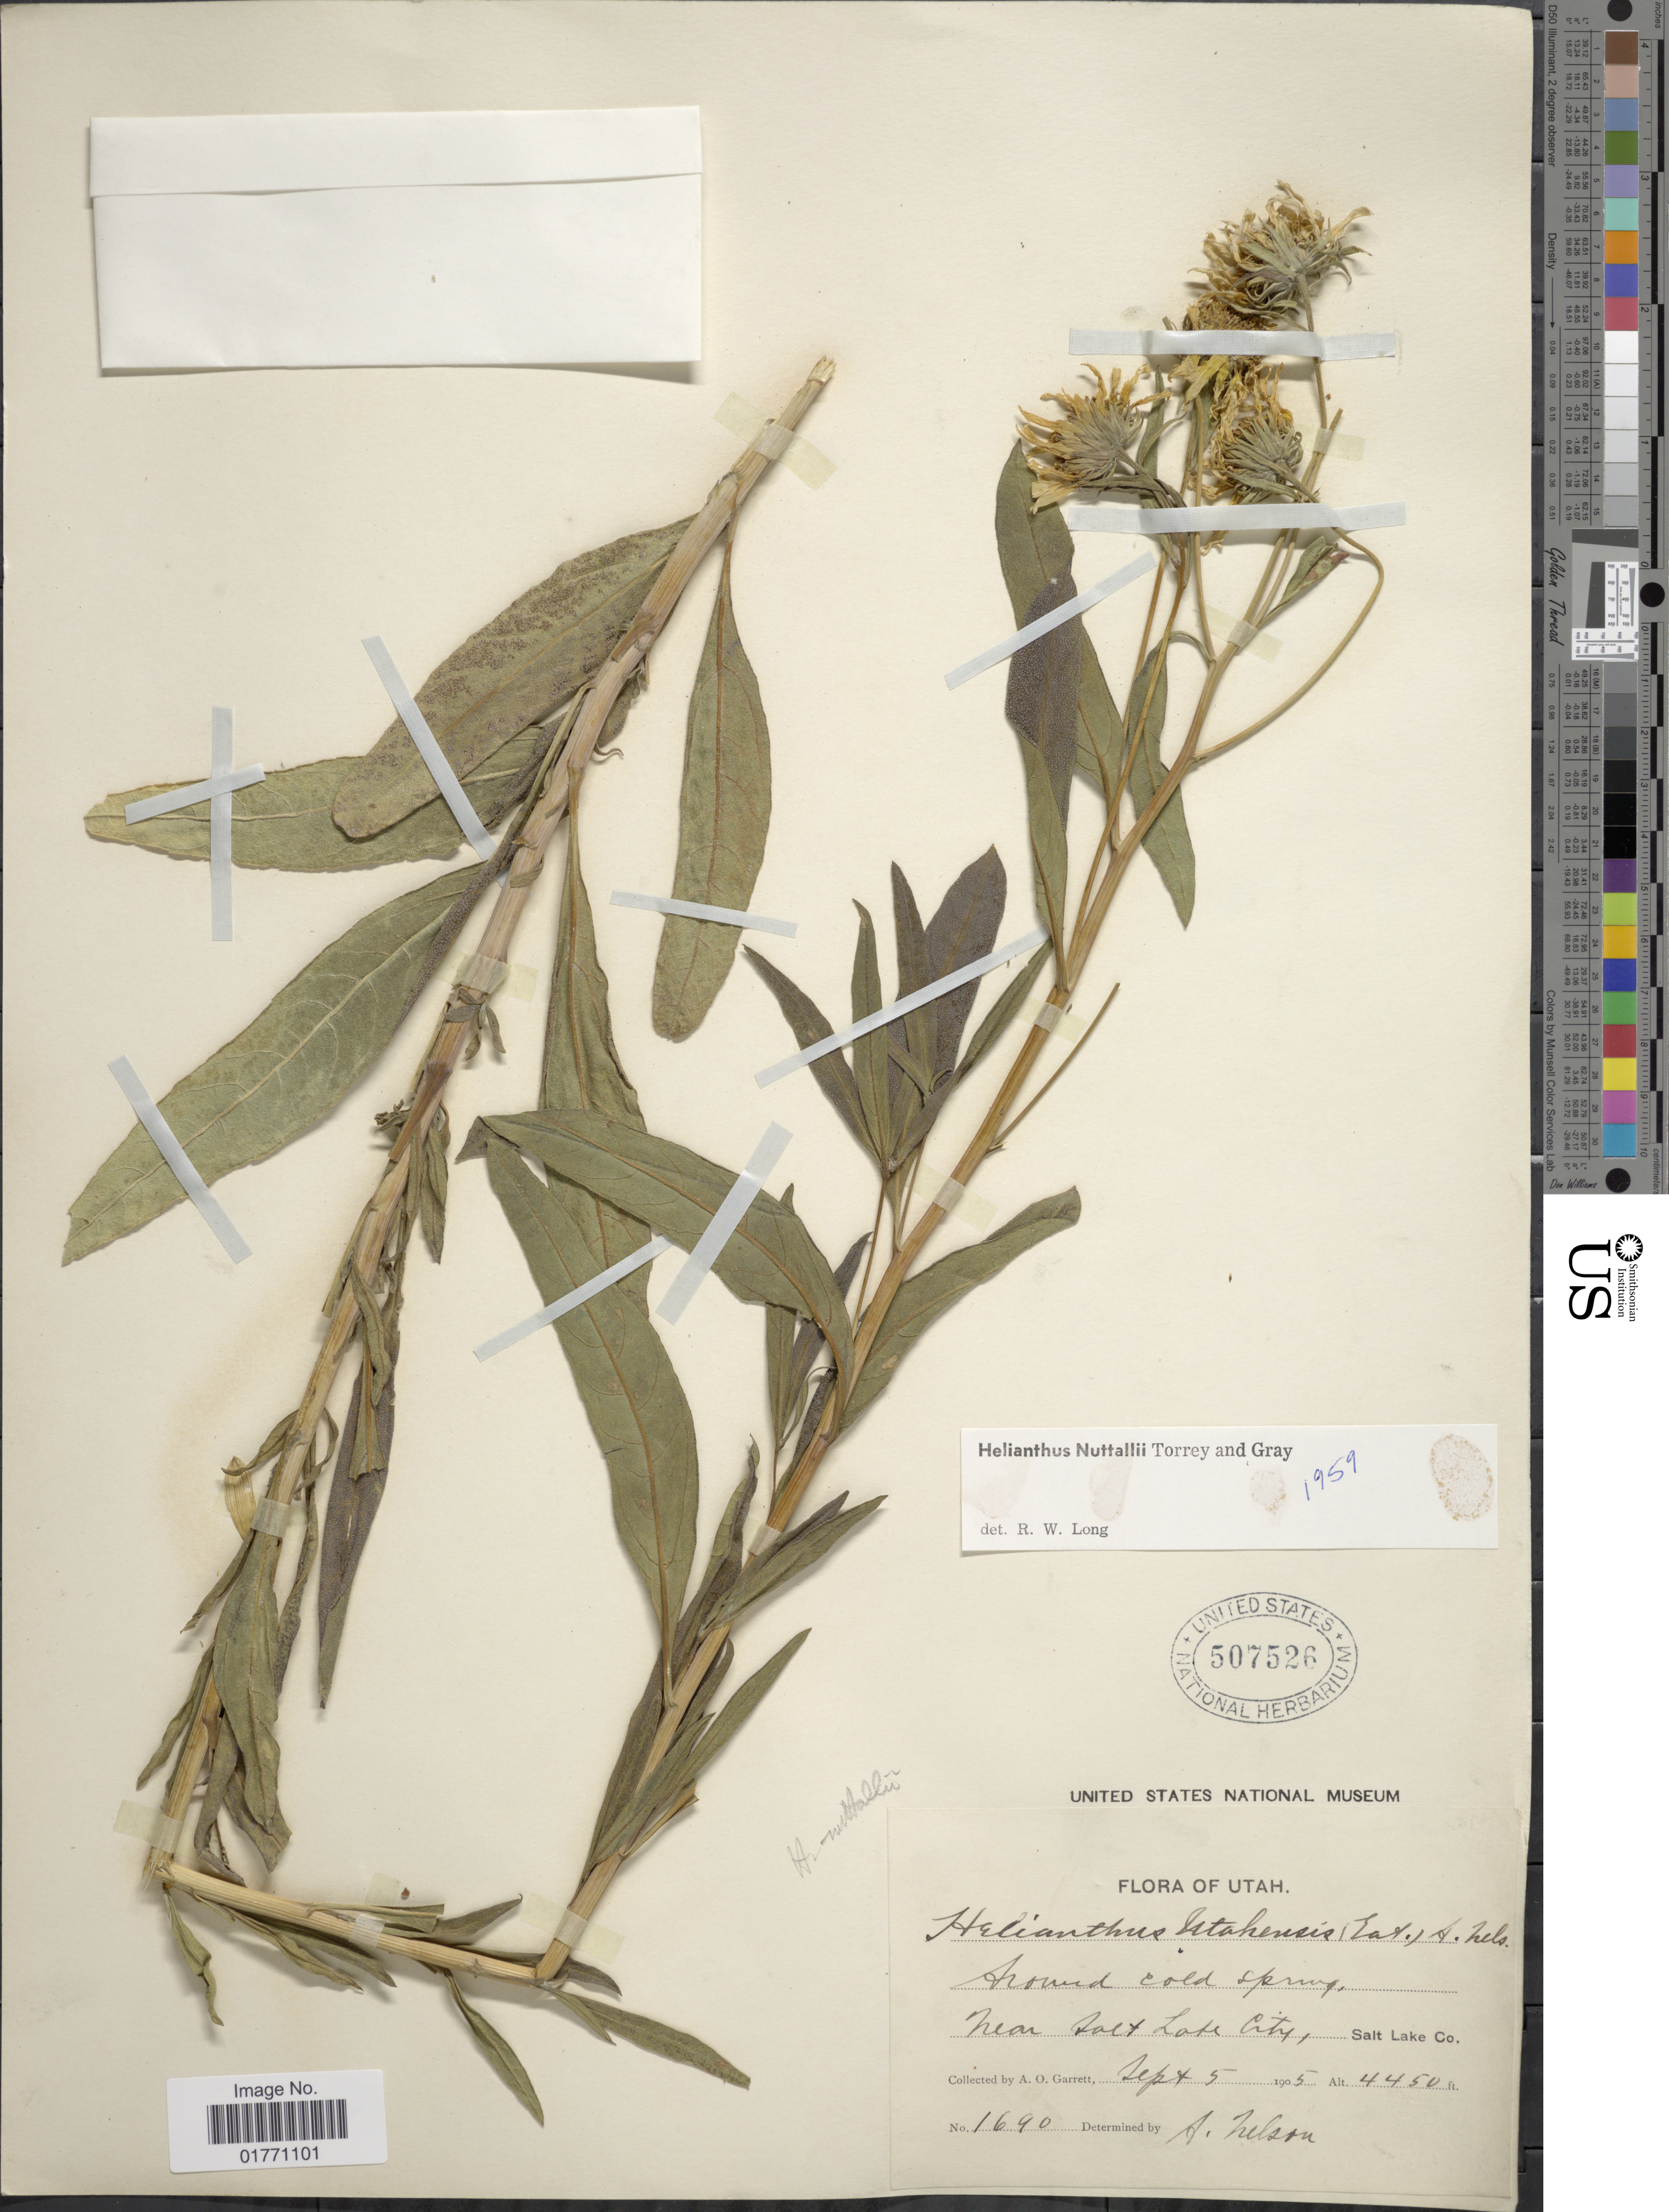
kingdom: Plantae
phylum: Tracheophyta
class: Magnoliopsida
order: Asterales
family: Asteraceae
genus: Helianthus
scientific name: Helianthus nuttallii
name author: Torr. & A. Gray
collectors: A. Nelson & A. O. Garrett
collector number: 1690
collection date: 1905-09-05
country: United States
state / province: Utah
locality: Around Cold Spring, near Salt Lake City, Salt Lake Co.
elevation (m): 1356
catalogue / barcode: US 507526